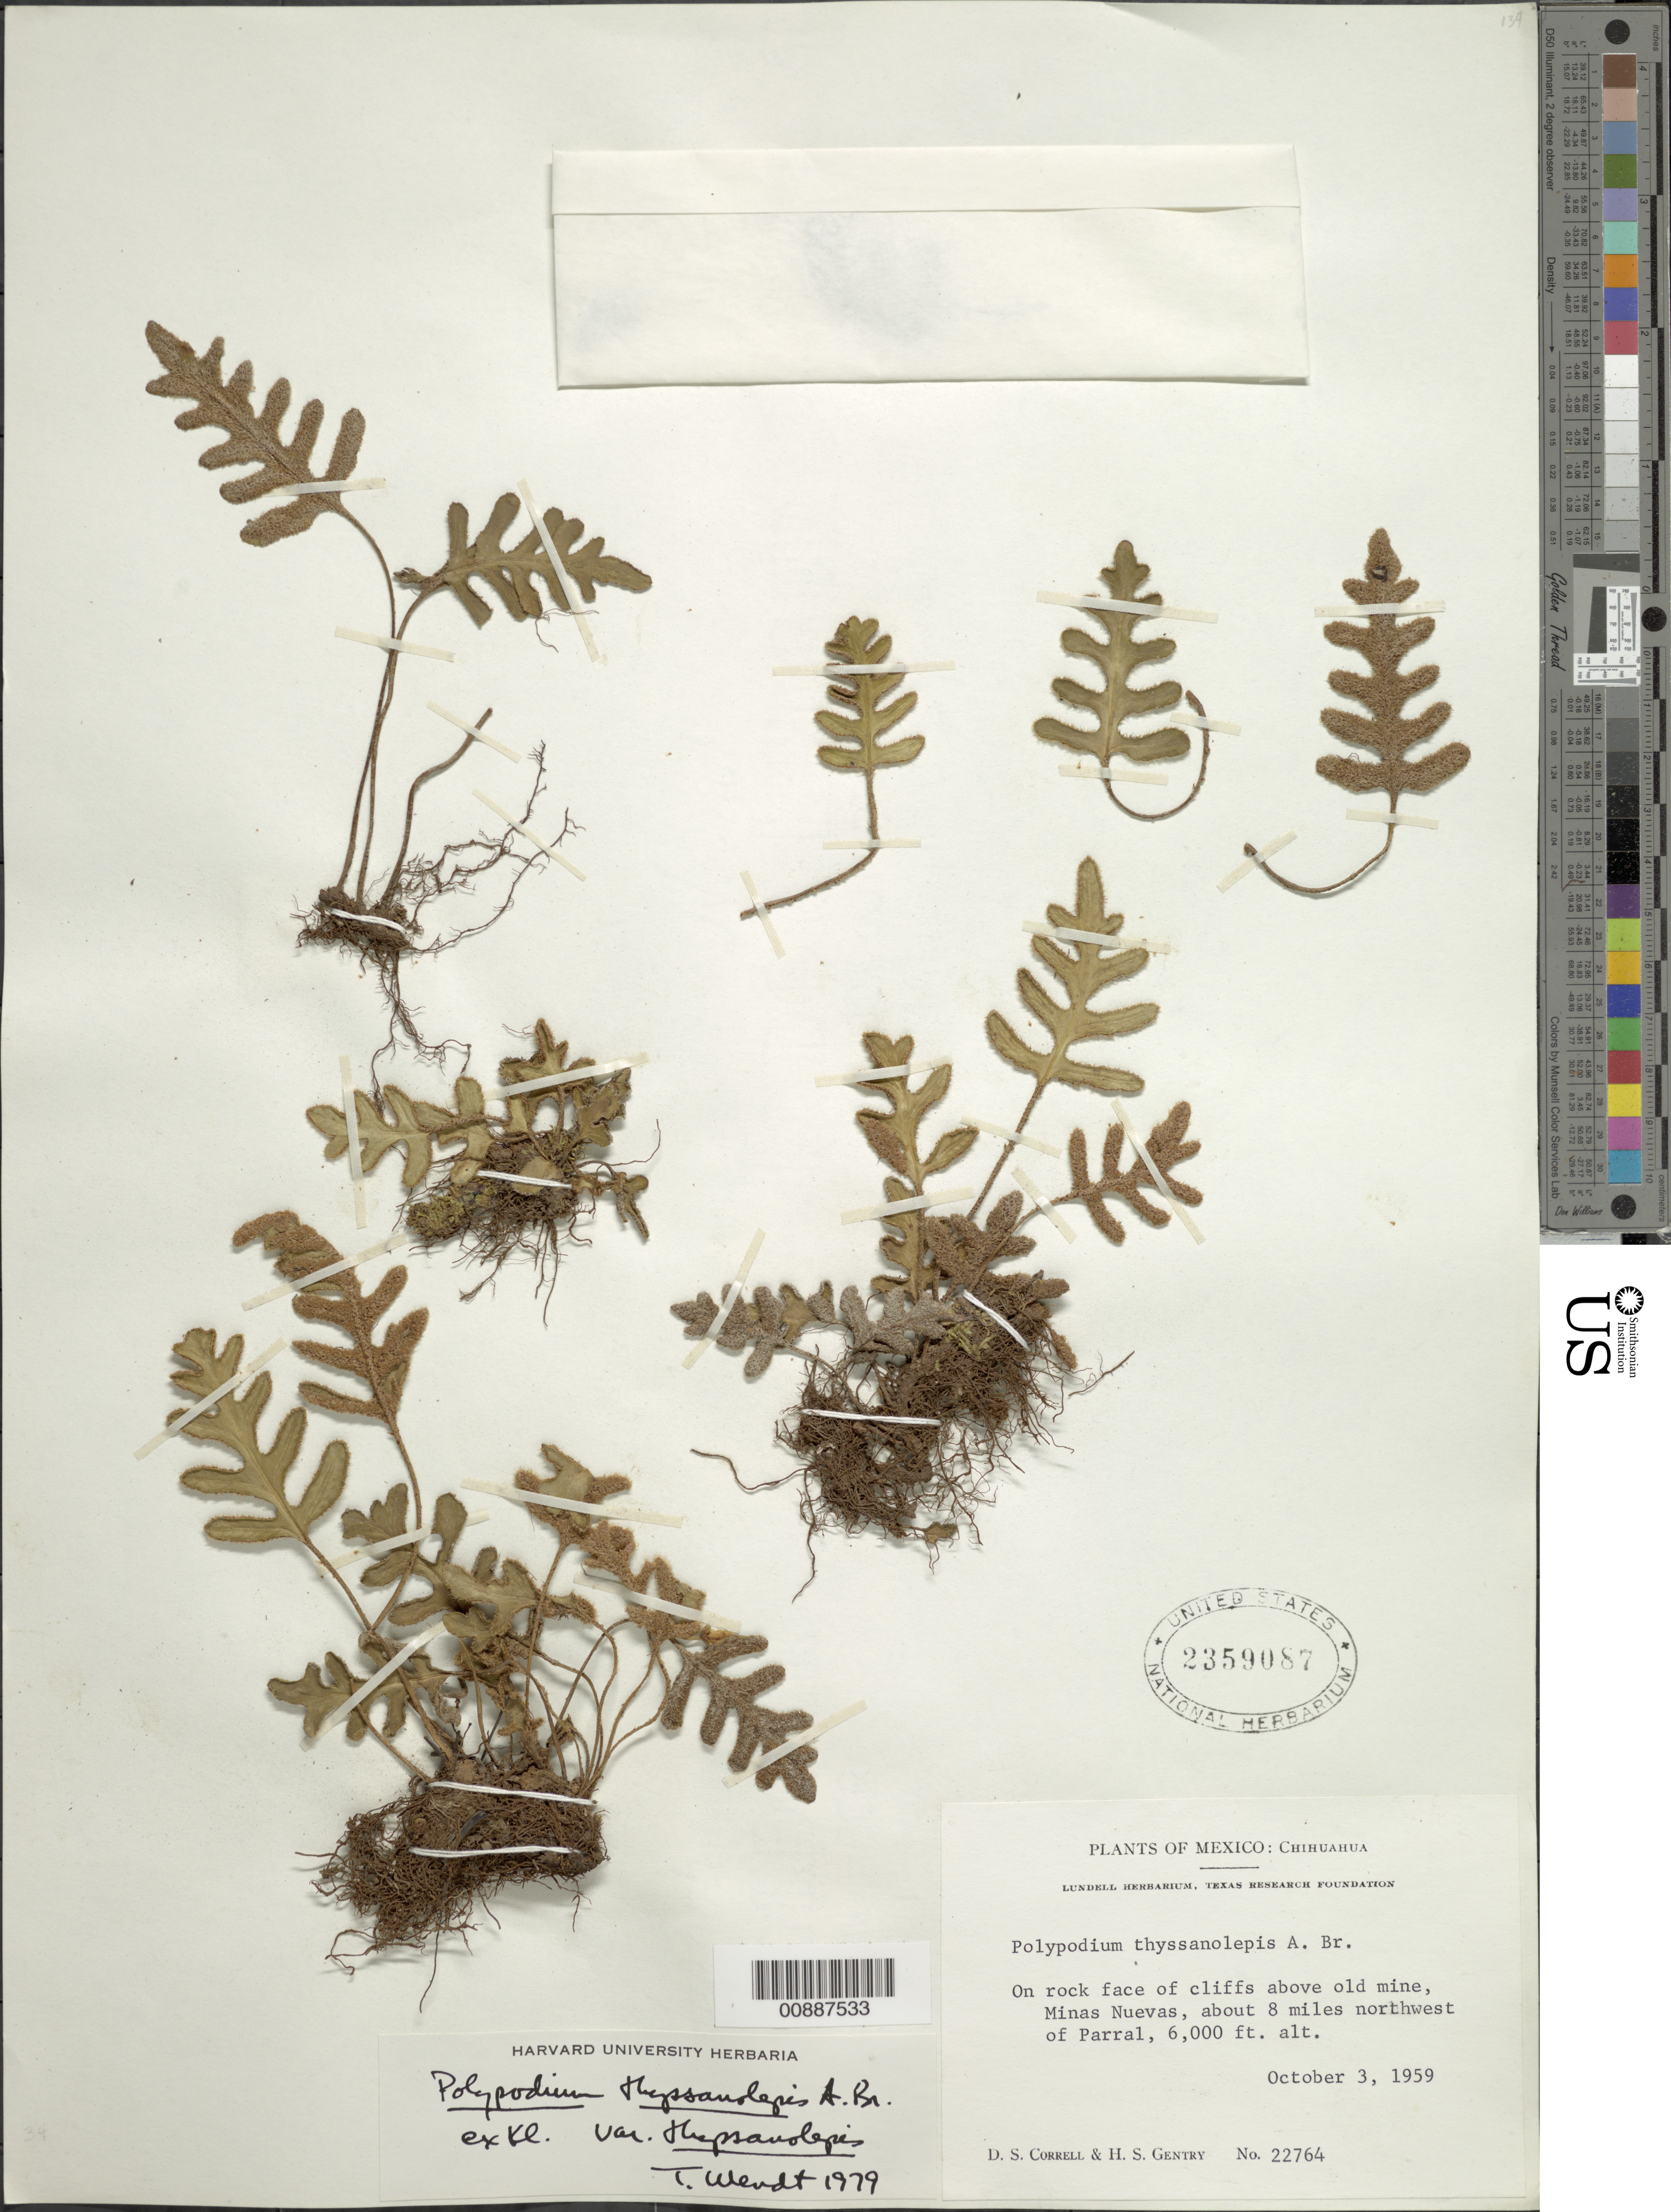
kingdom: Plantae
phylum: Tracheophyta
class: Polypodiopsida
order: Polypodiales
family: Polypodiaceae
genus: Pleopeltis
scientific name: Pleopeltis thyssanolepis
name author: (A. Braun ex Klotzsch) E.G. Andrews & Windham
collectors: D. S. Correll & H. S. Gentry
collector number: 22764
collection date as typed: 03 Oct 1959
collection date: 1959-10-03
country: Mexico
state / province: Chihuahua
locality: Cliffs above old mine, Minas Nuevas, about 8 miles northwest of Parral, Chihuahua.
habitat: On rock face of cliffs.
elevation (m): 1829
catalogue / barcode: US 2359087